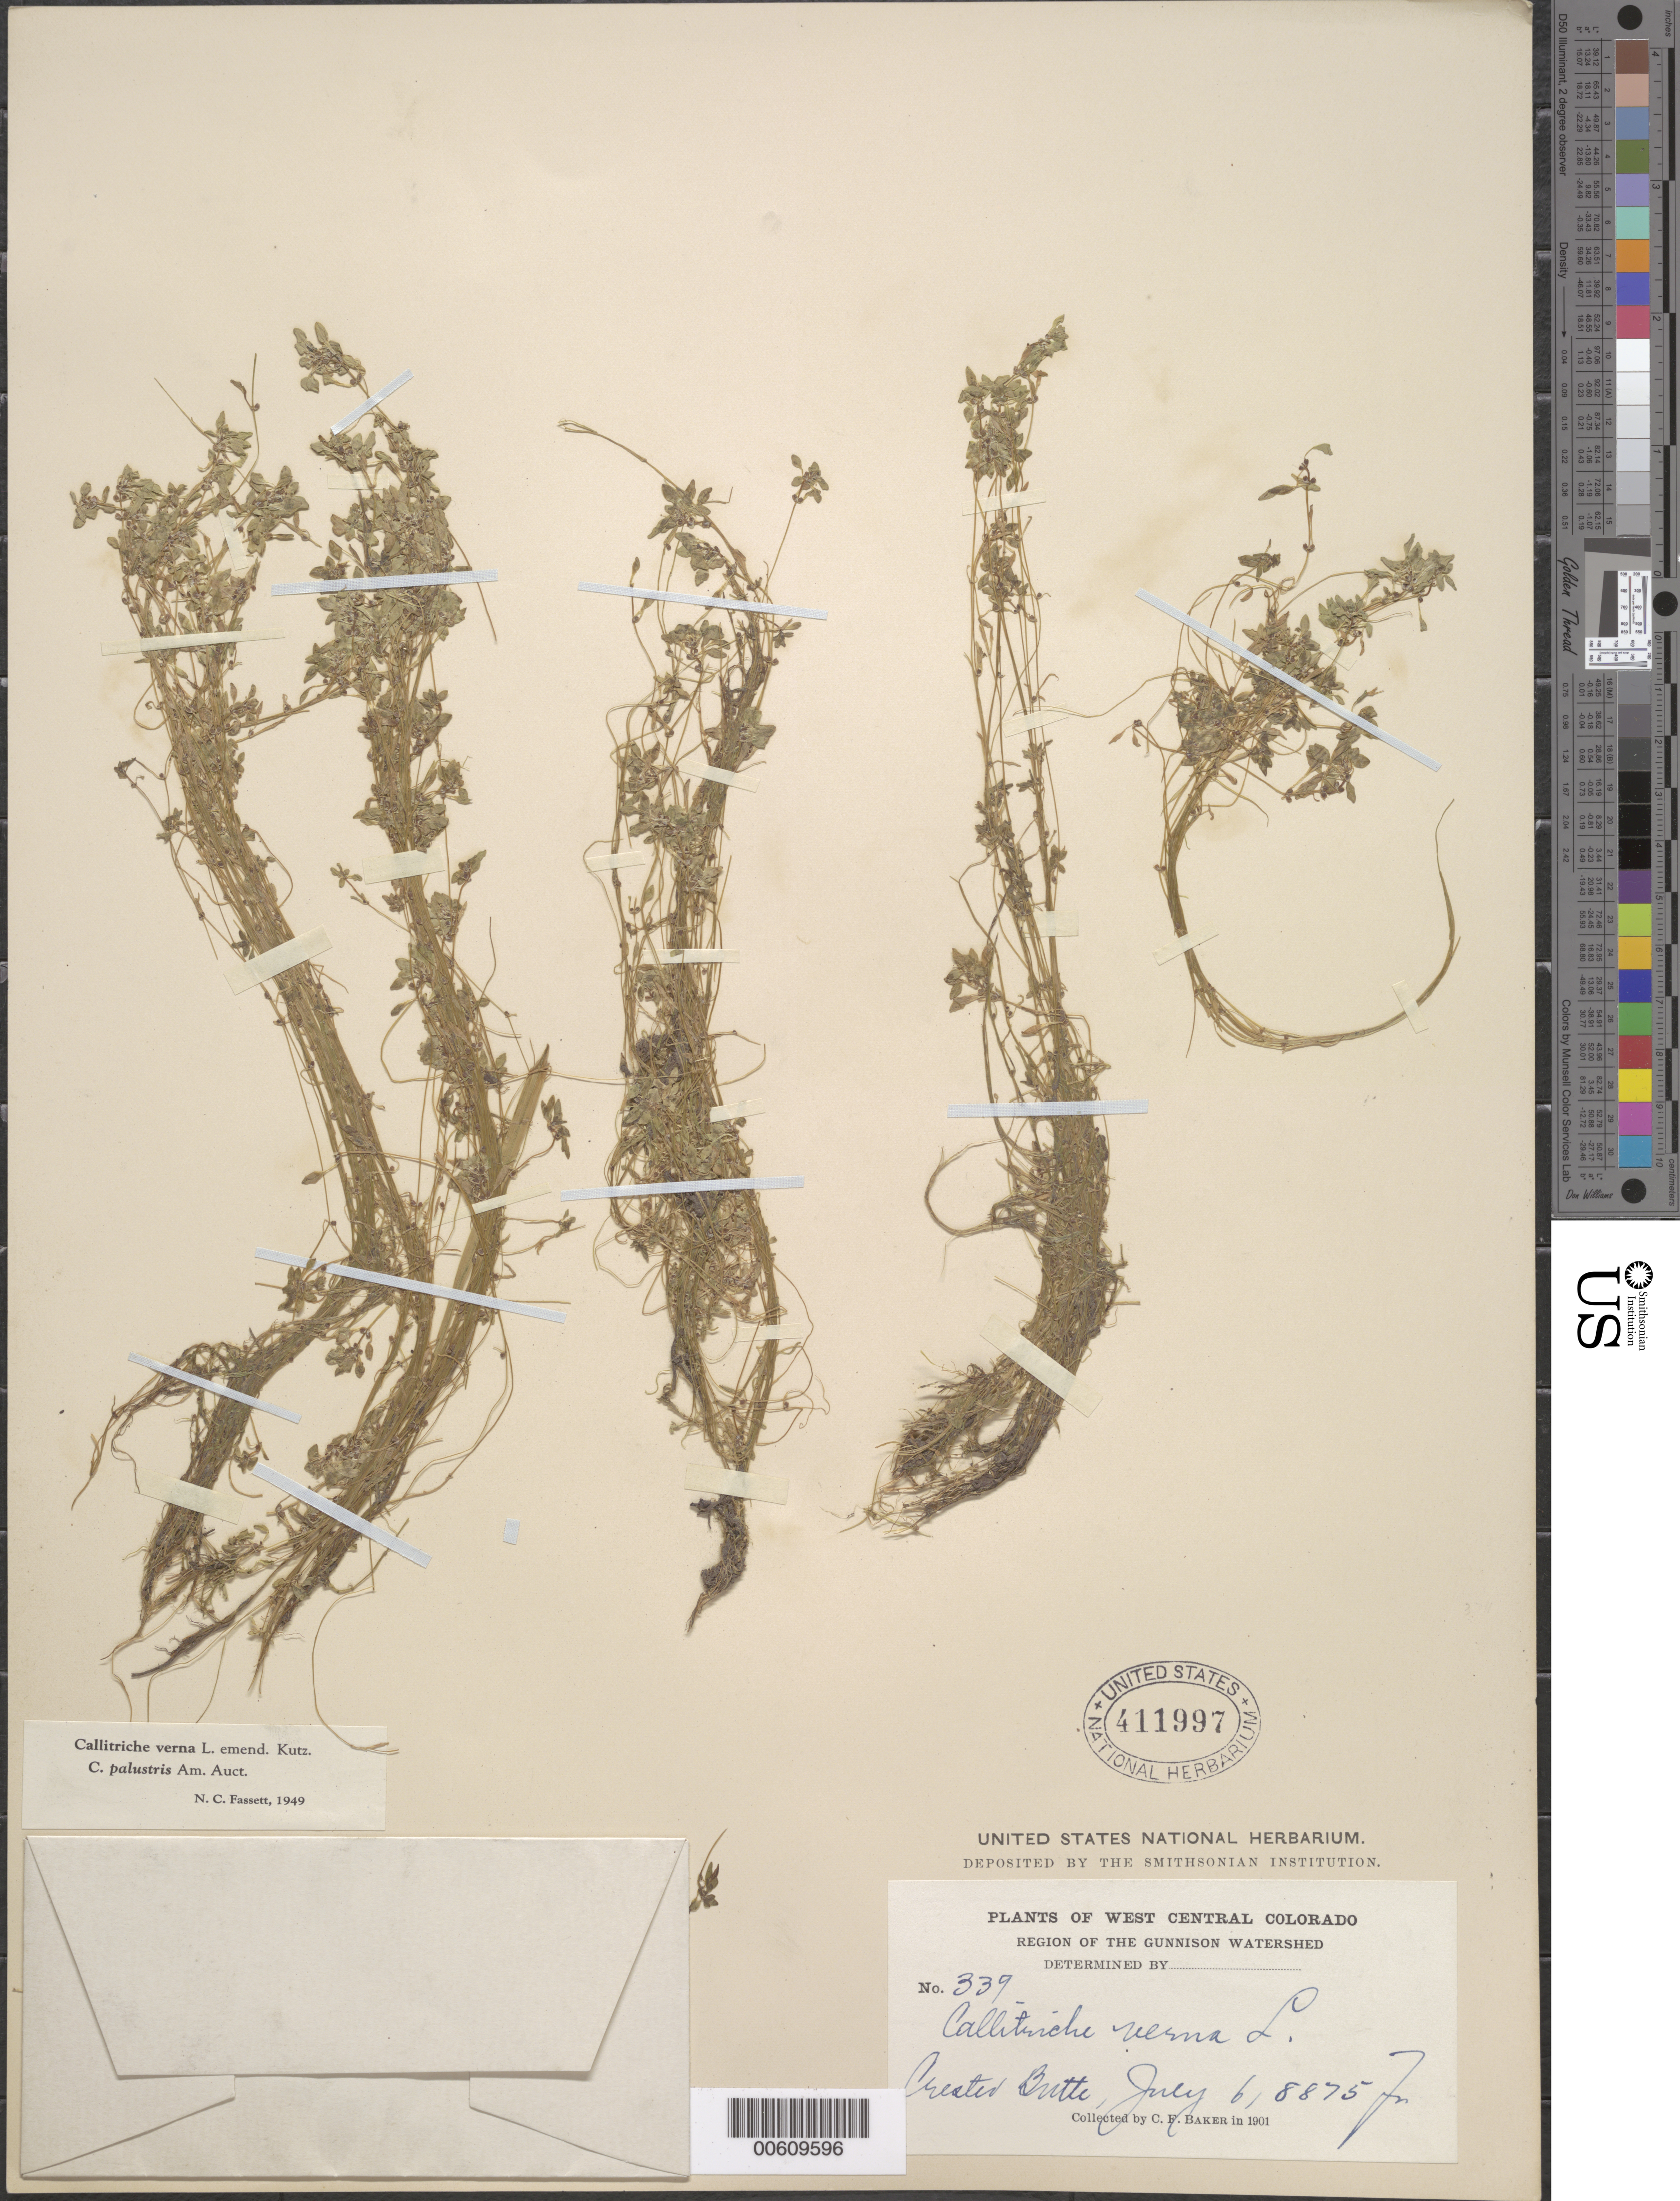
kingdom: Plantae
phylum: Tracheophyta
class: Magnoliopsida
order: Lamiales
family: Plantaginaceae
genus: Callitriche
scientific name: Callitriche verna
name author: L.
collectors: C. F. Baker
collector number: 339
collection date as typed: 06 Jul 1901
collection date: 1901-07-06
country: United States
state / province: Colorado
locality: Crester Butte, Gunnison Watershed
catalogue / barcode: US 411997